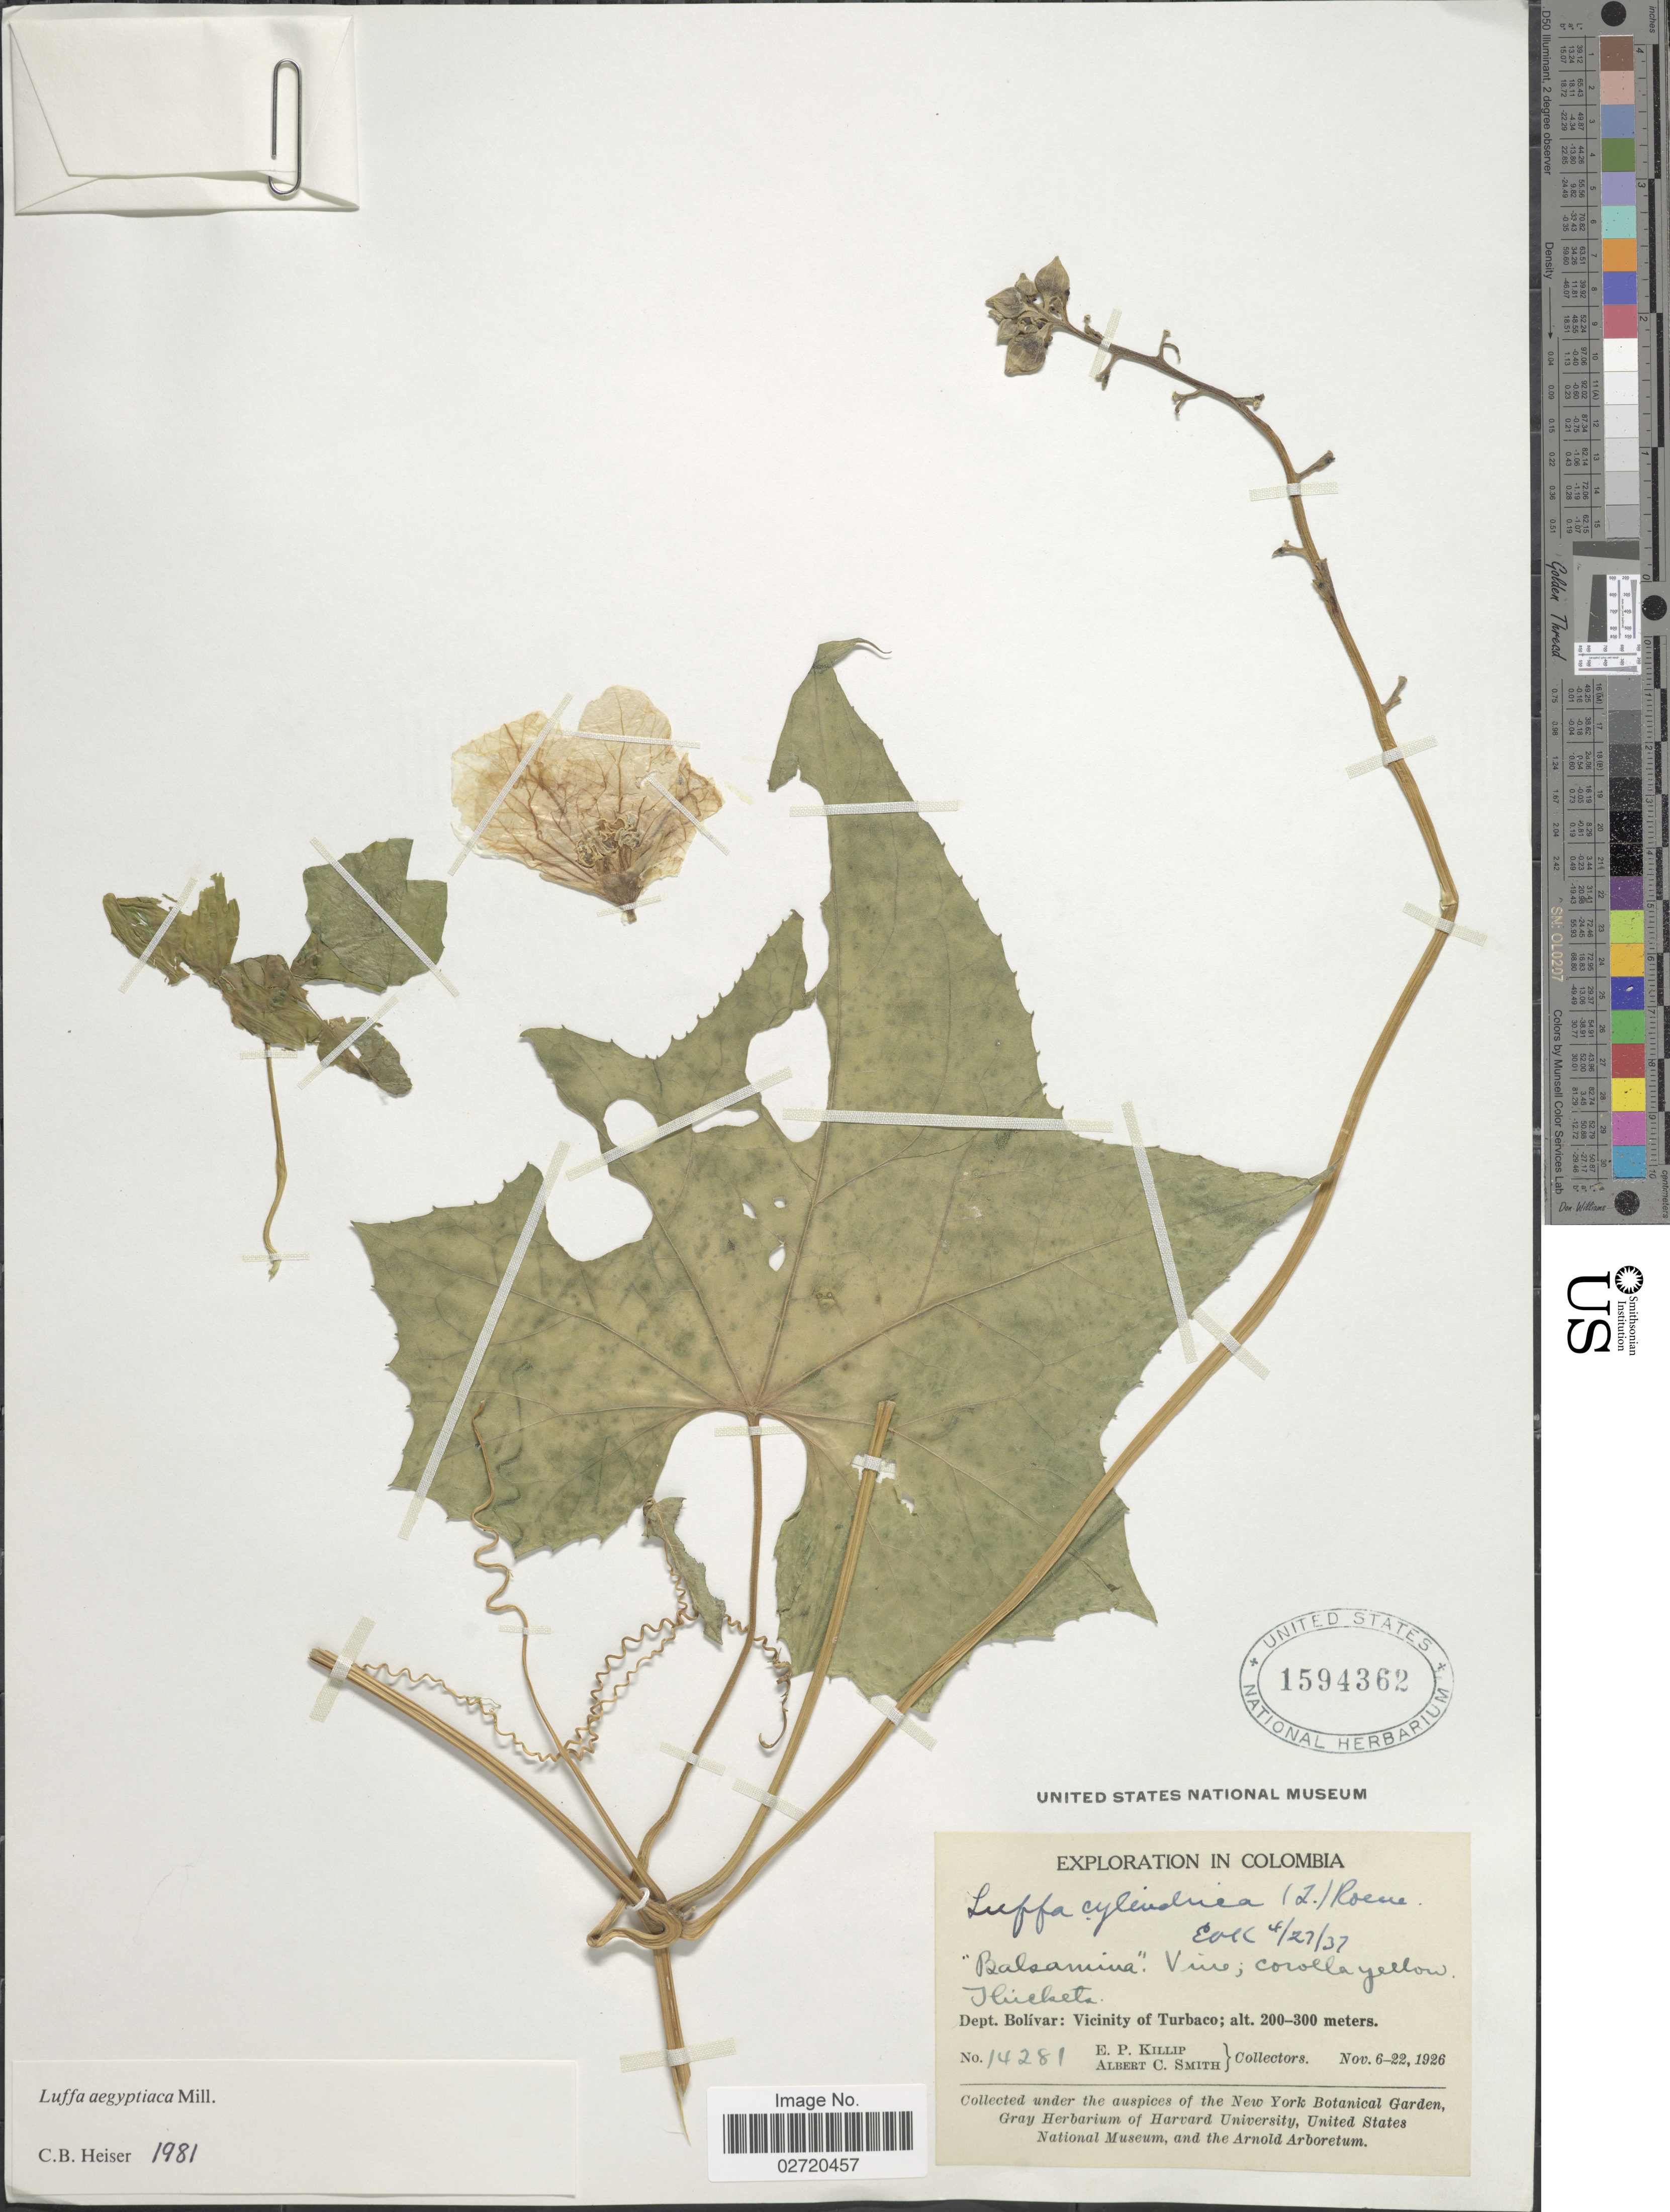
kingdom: Plantae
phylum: Tracheophyta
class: Magnoliopsida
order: Cucurbitales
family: Cucurbitaceae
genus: Luffa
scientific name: Luffa aegyptiaca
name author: Mill.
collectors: E. P. Killip & A. C. Smith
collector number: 14281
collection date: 1926-11-06/1926-11-22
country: Colombia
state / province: Bolívar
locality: Dept. Bolivar: Vicinity of Turbaco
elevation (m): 200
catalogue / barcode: US 1594362